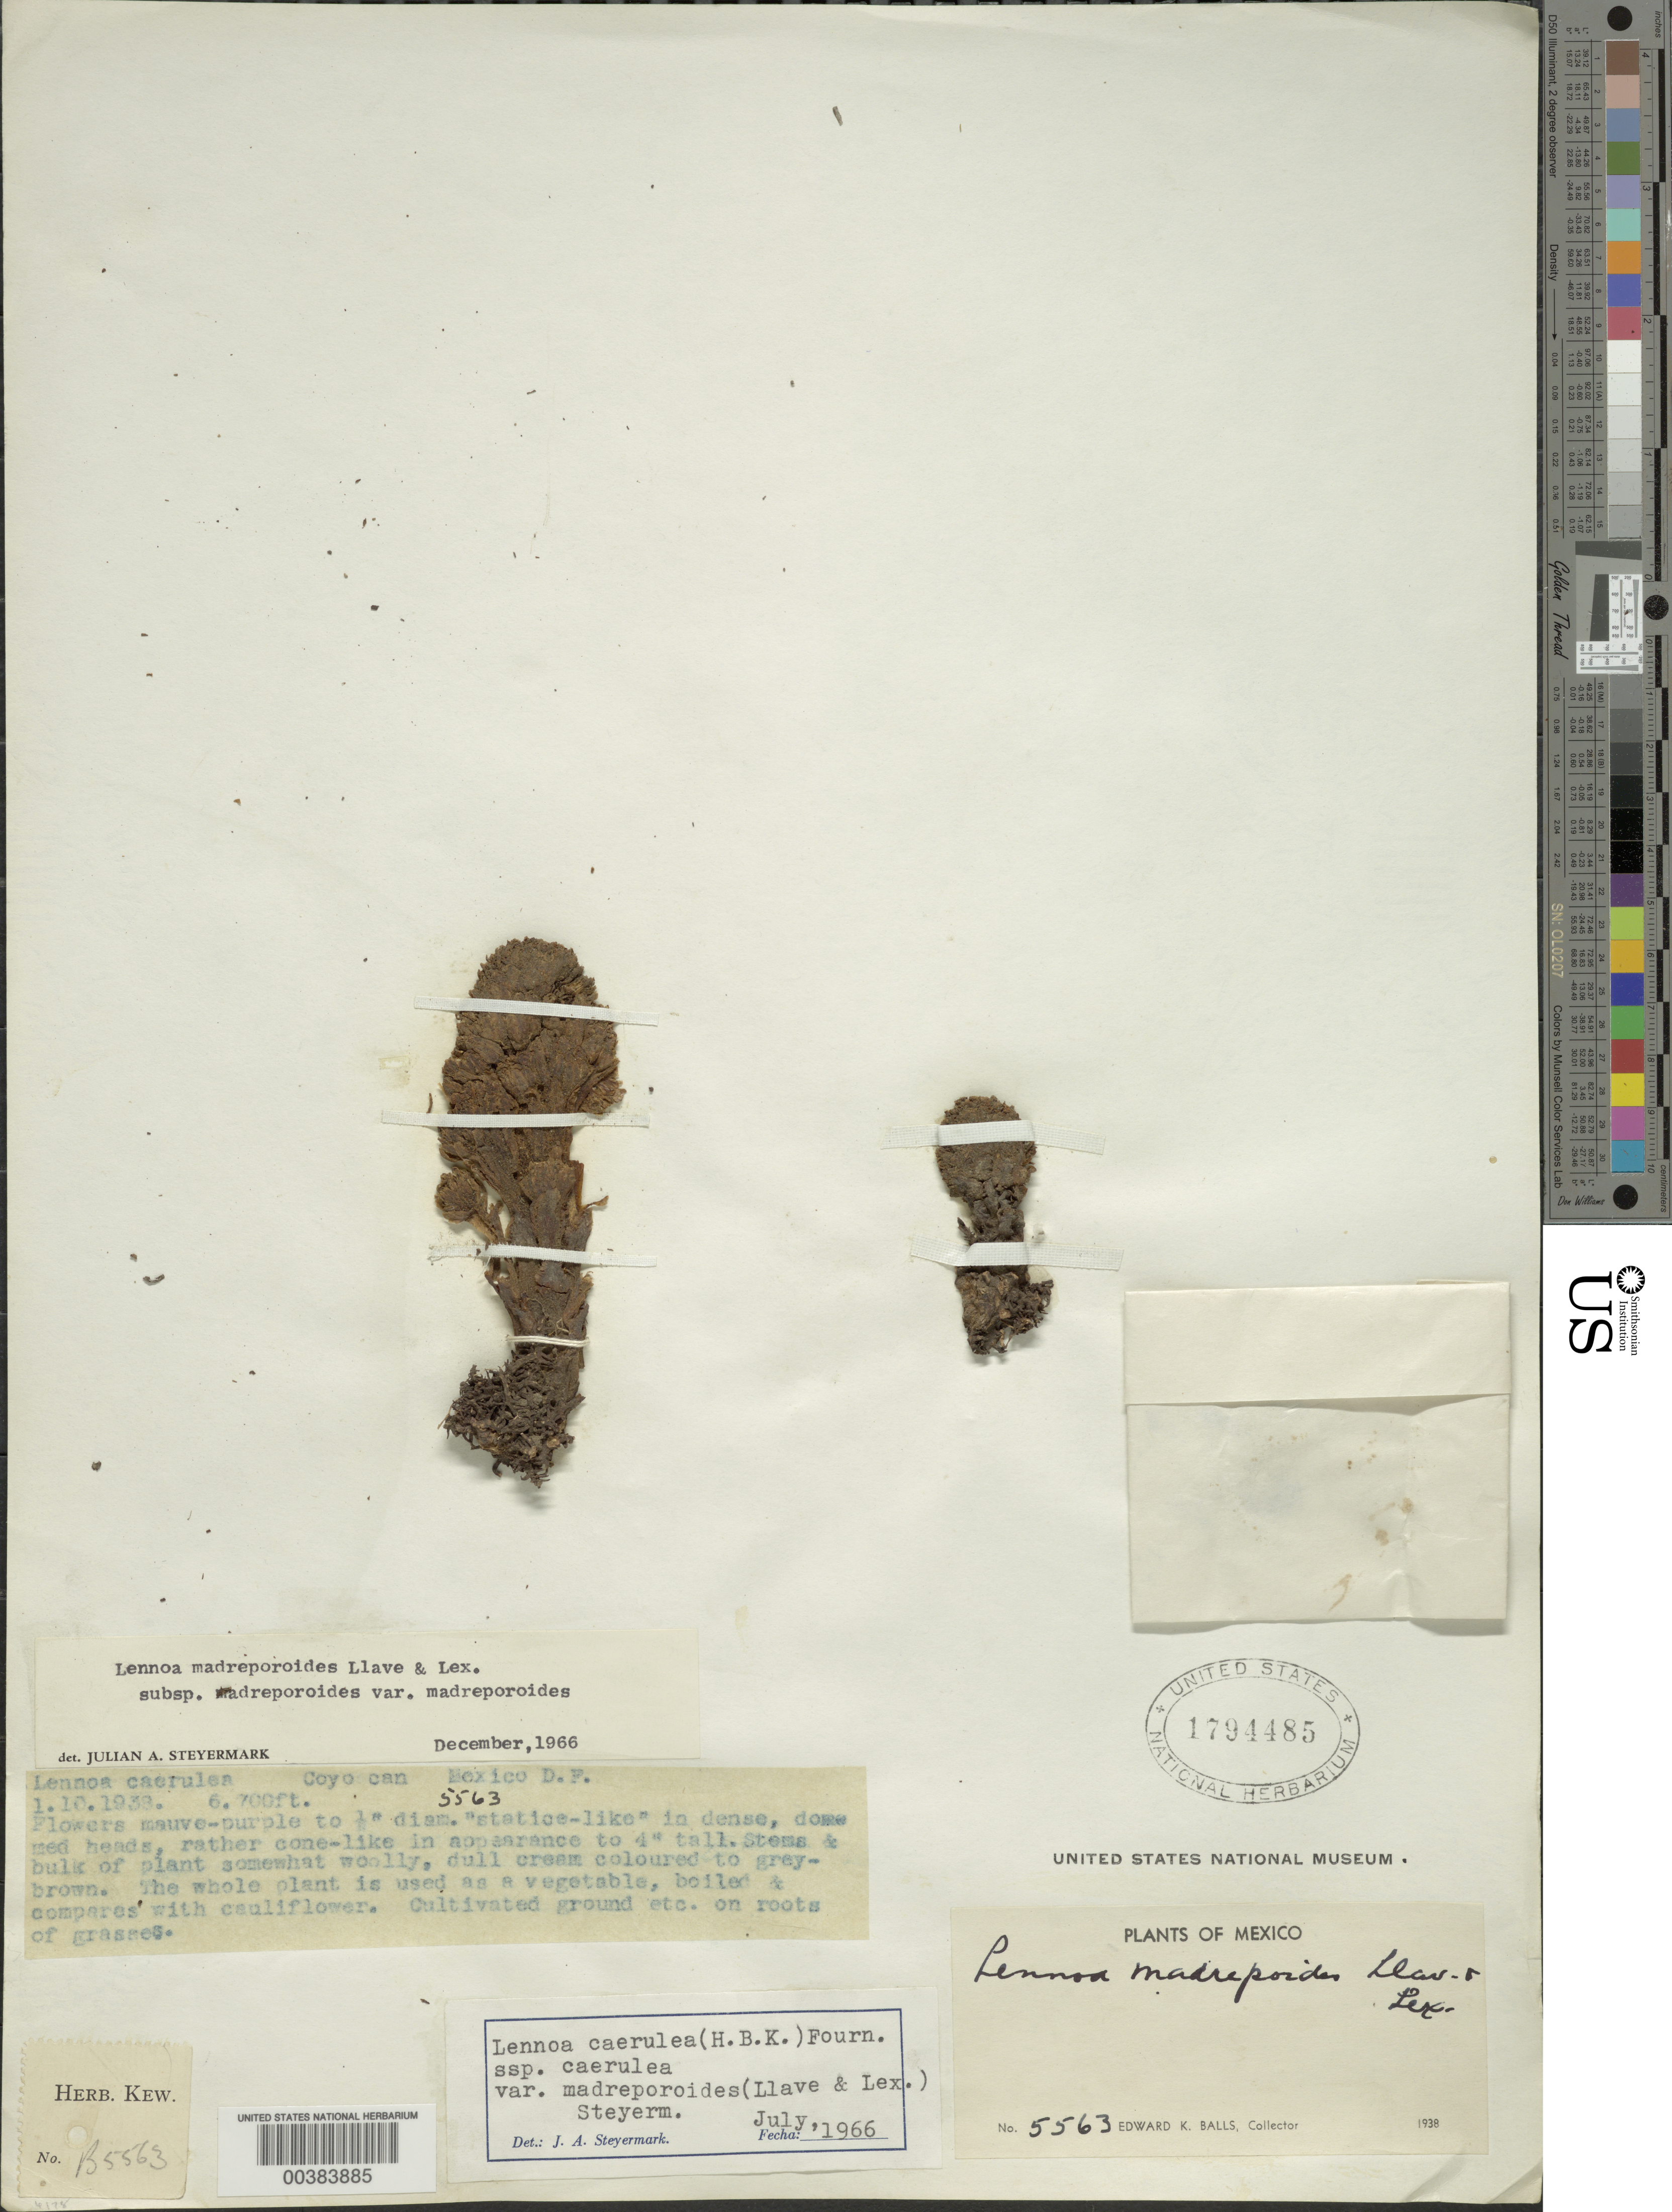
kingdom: Plantae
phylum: Tracheophyta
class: Magnoliopsida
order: Boraginales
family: Lennoaceae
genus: Lennoa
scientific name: Lennoa madreporoides f. madreporoides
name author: La Llave & Lex.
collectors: E. K. Balls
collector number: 5563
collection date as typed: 01 Oct 1938 or 10 Jan 1938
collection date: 1938-01-10 or 1938-10-01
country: Mexico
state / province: México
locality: Coyoácan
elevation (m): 2042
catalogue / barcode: US 1794485